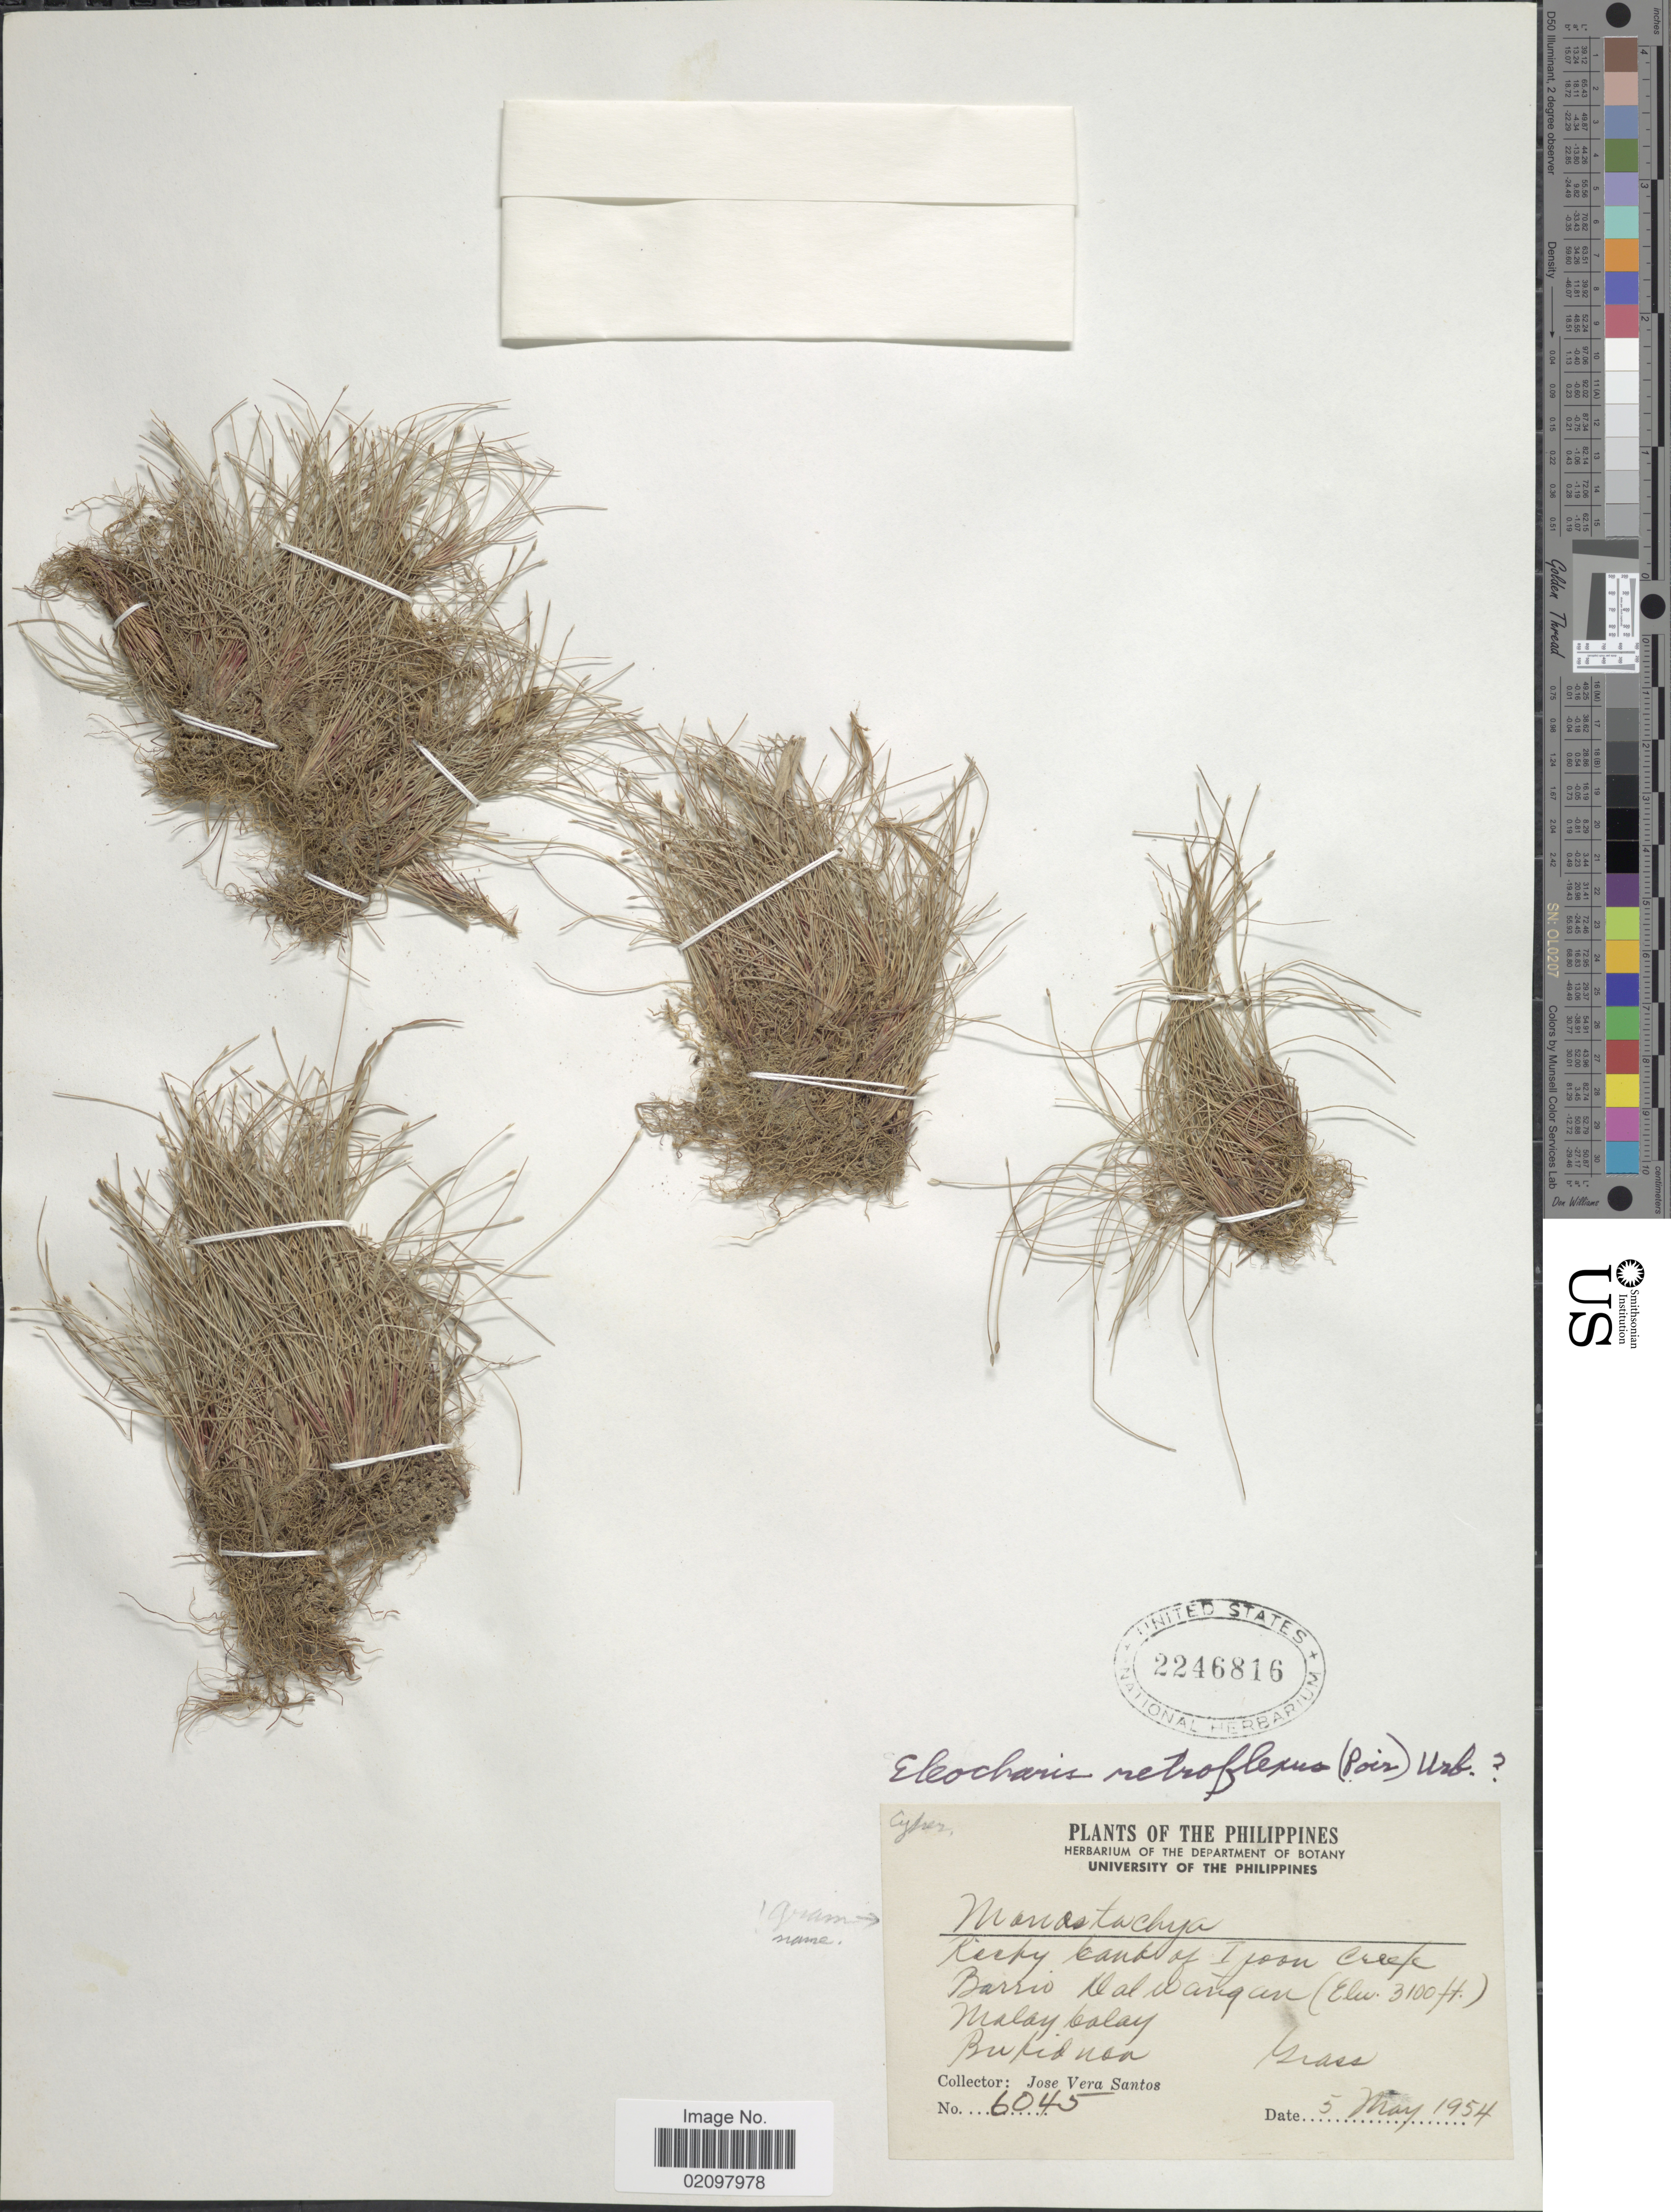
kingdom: Plantae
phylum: Tracheophyta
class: Liliopsida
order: Poales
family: Cyperaceae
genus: Eleocharis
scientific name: Eleocharis retroflexa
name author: (Poir.) Urb.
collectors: J. V. Santos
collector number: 6045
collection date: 1954-05-05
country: Philippines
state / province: Northern Mindanao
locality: Rocky bak of Ippon Creek Barrio Dal Wangan, Malay Calay, Bukidnon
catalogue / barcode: US 2246816